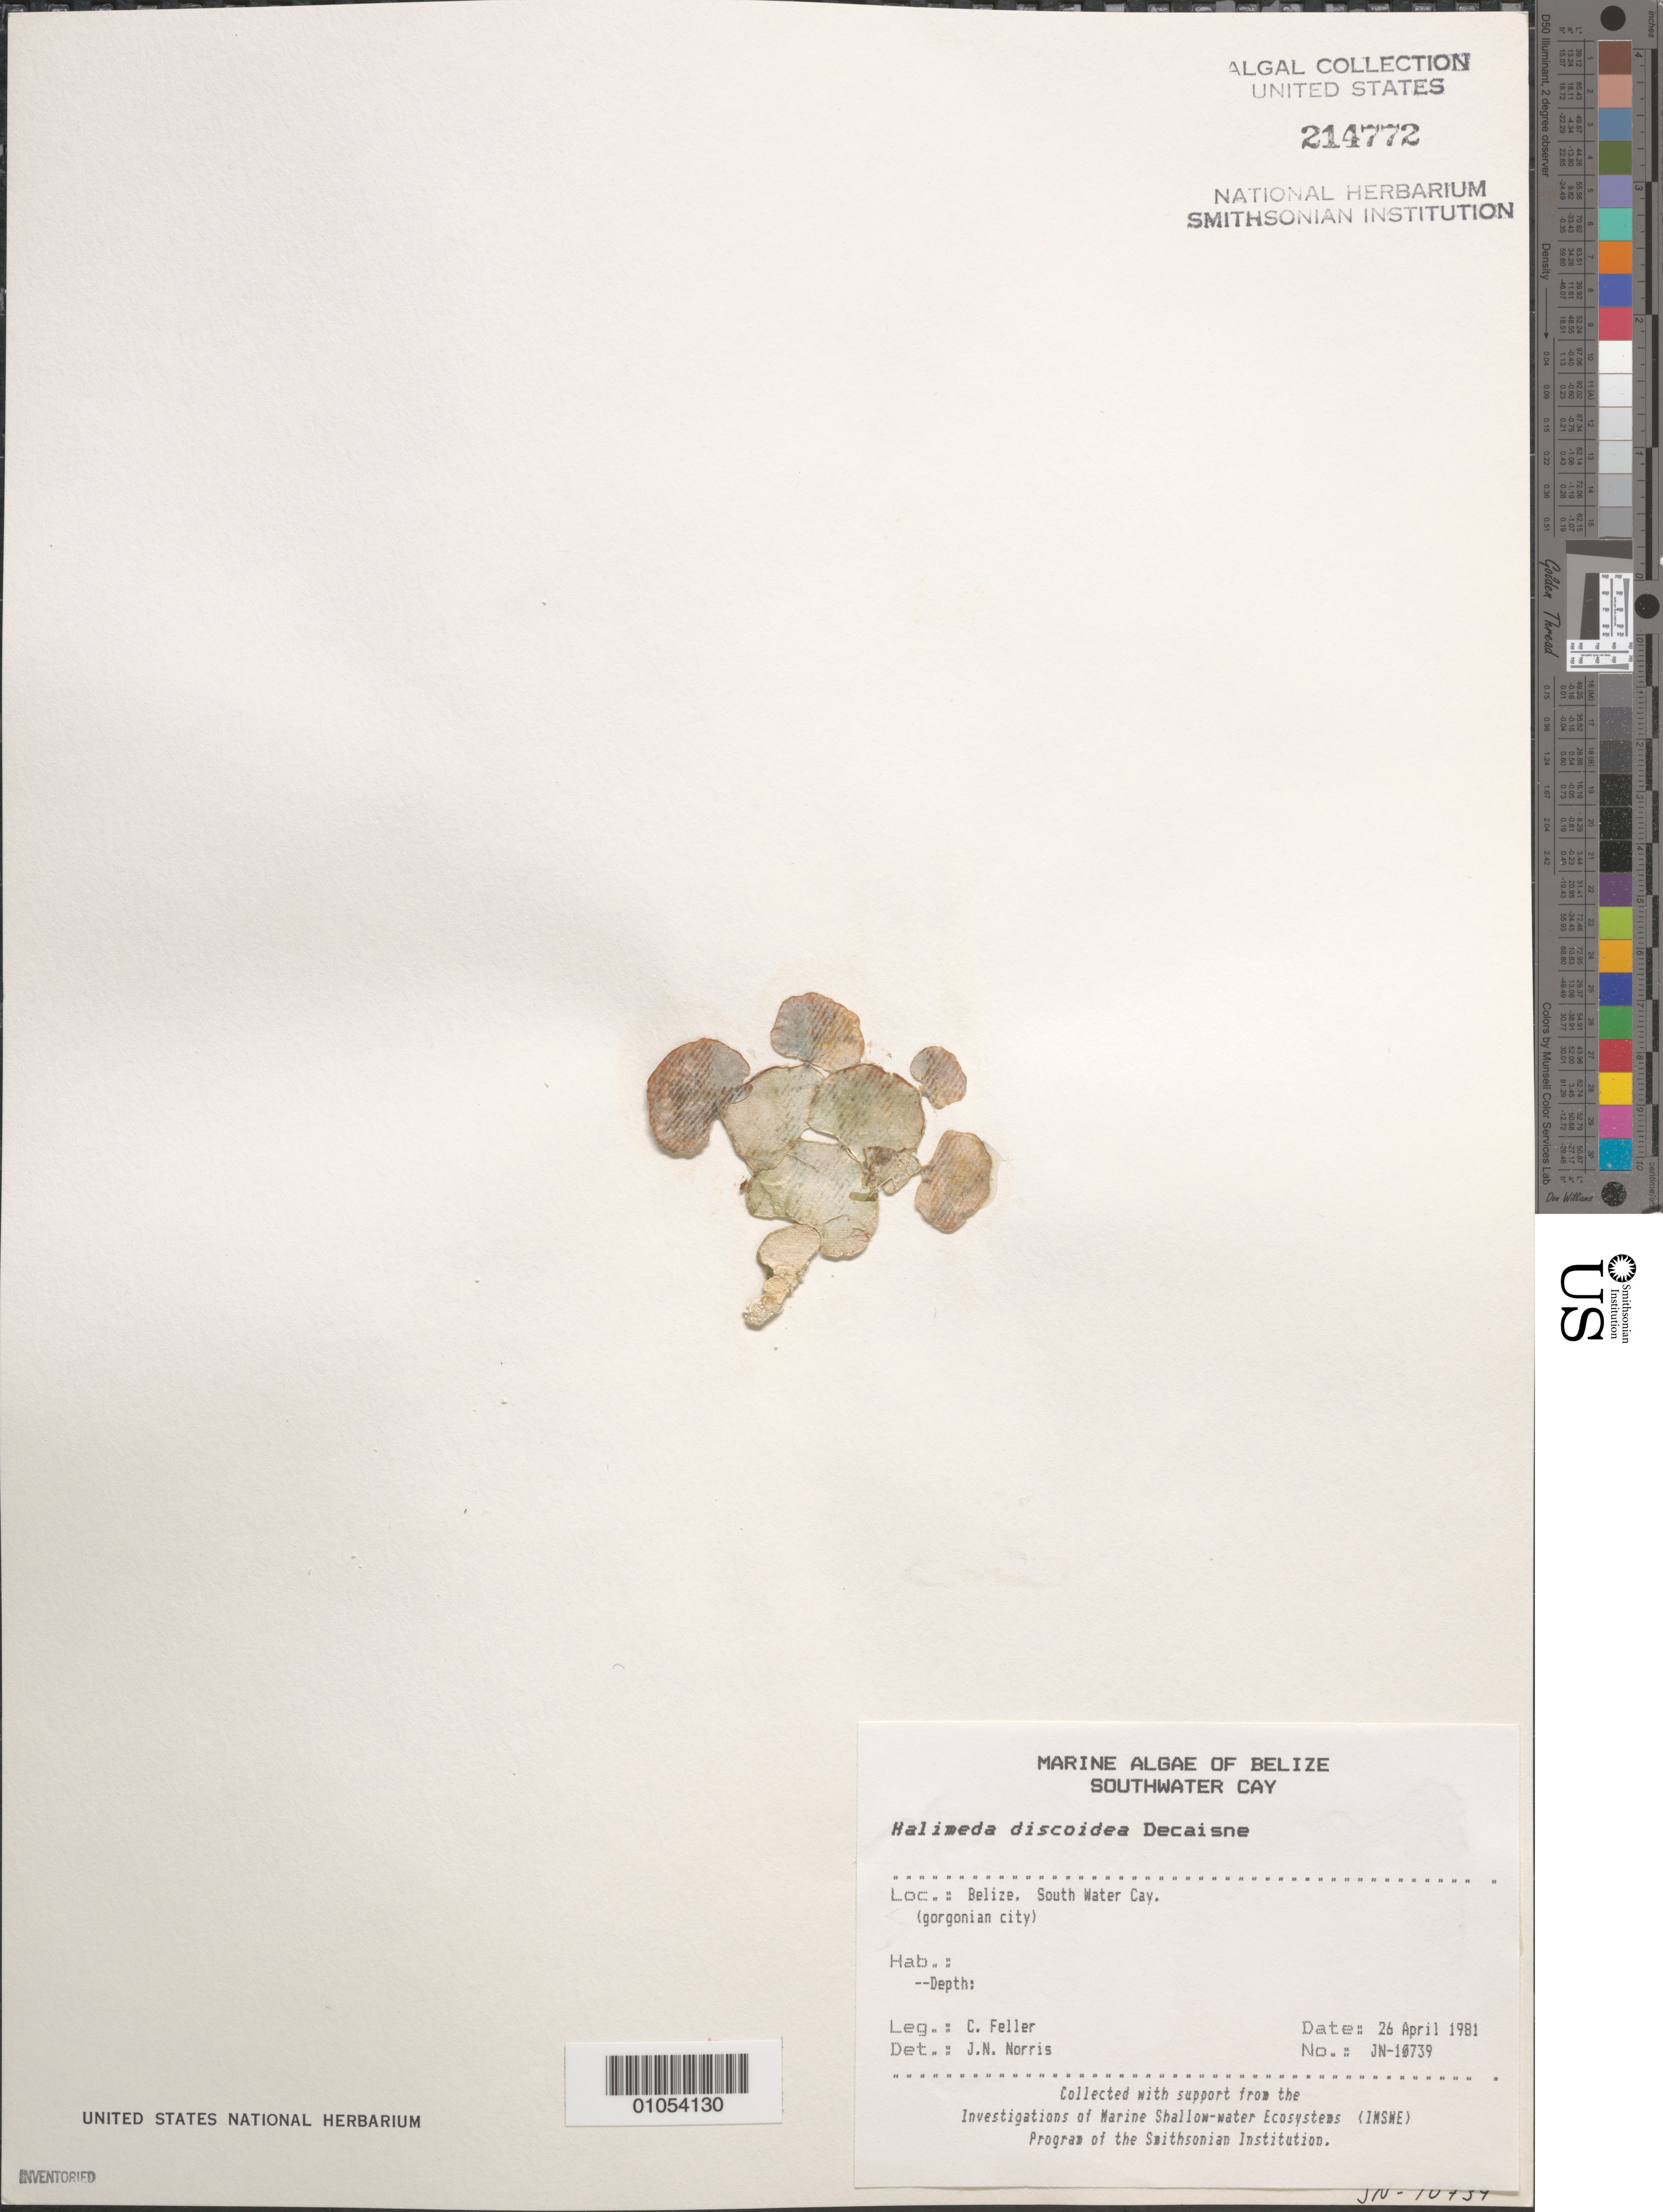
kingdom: Plantae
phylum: Chlorophyta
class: Ulvophyceae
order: Bryopsidales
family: Halimedaceae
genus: Halimeda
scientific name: Halimeda discoidea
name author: Decne.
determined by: Norris, James N.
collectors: C. Feller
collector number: JN-10739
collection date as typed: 26 Apr 1981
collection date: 1981-04-26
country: Belize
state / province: Stann Creek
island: South Water Cay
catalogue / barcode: US 214772